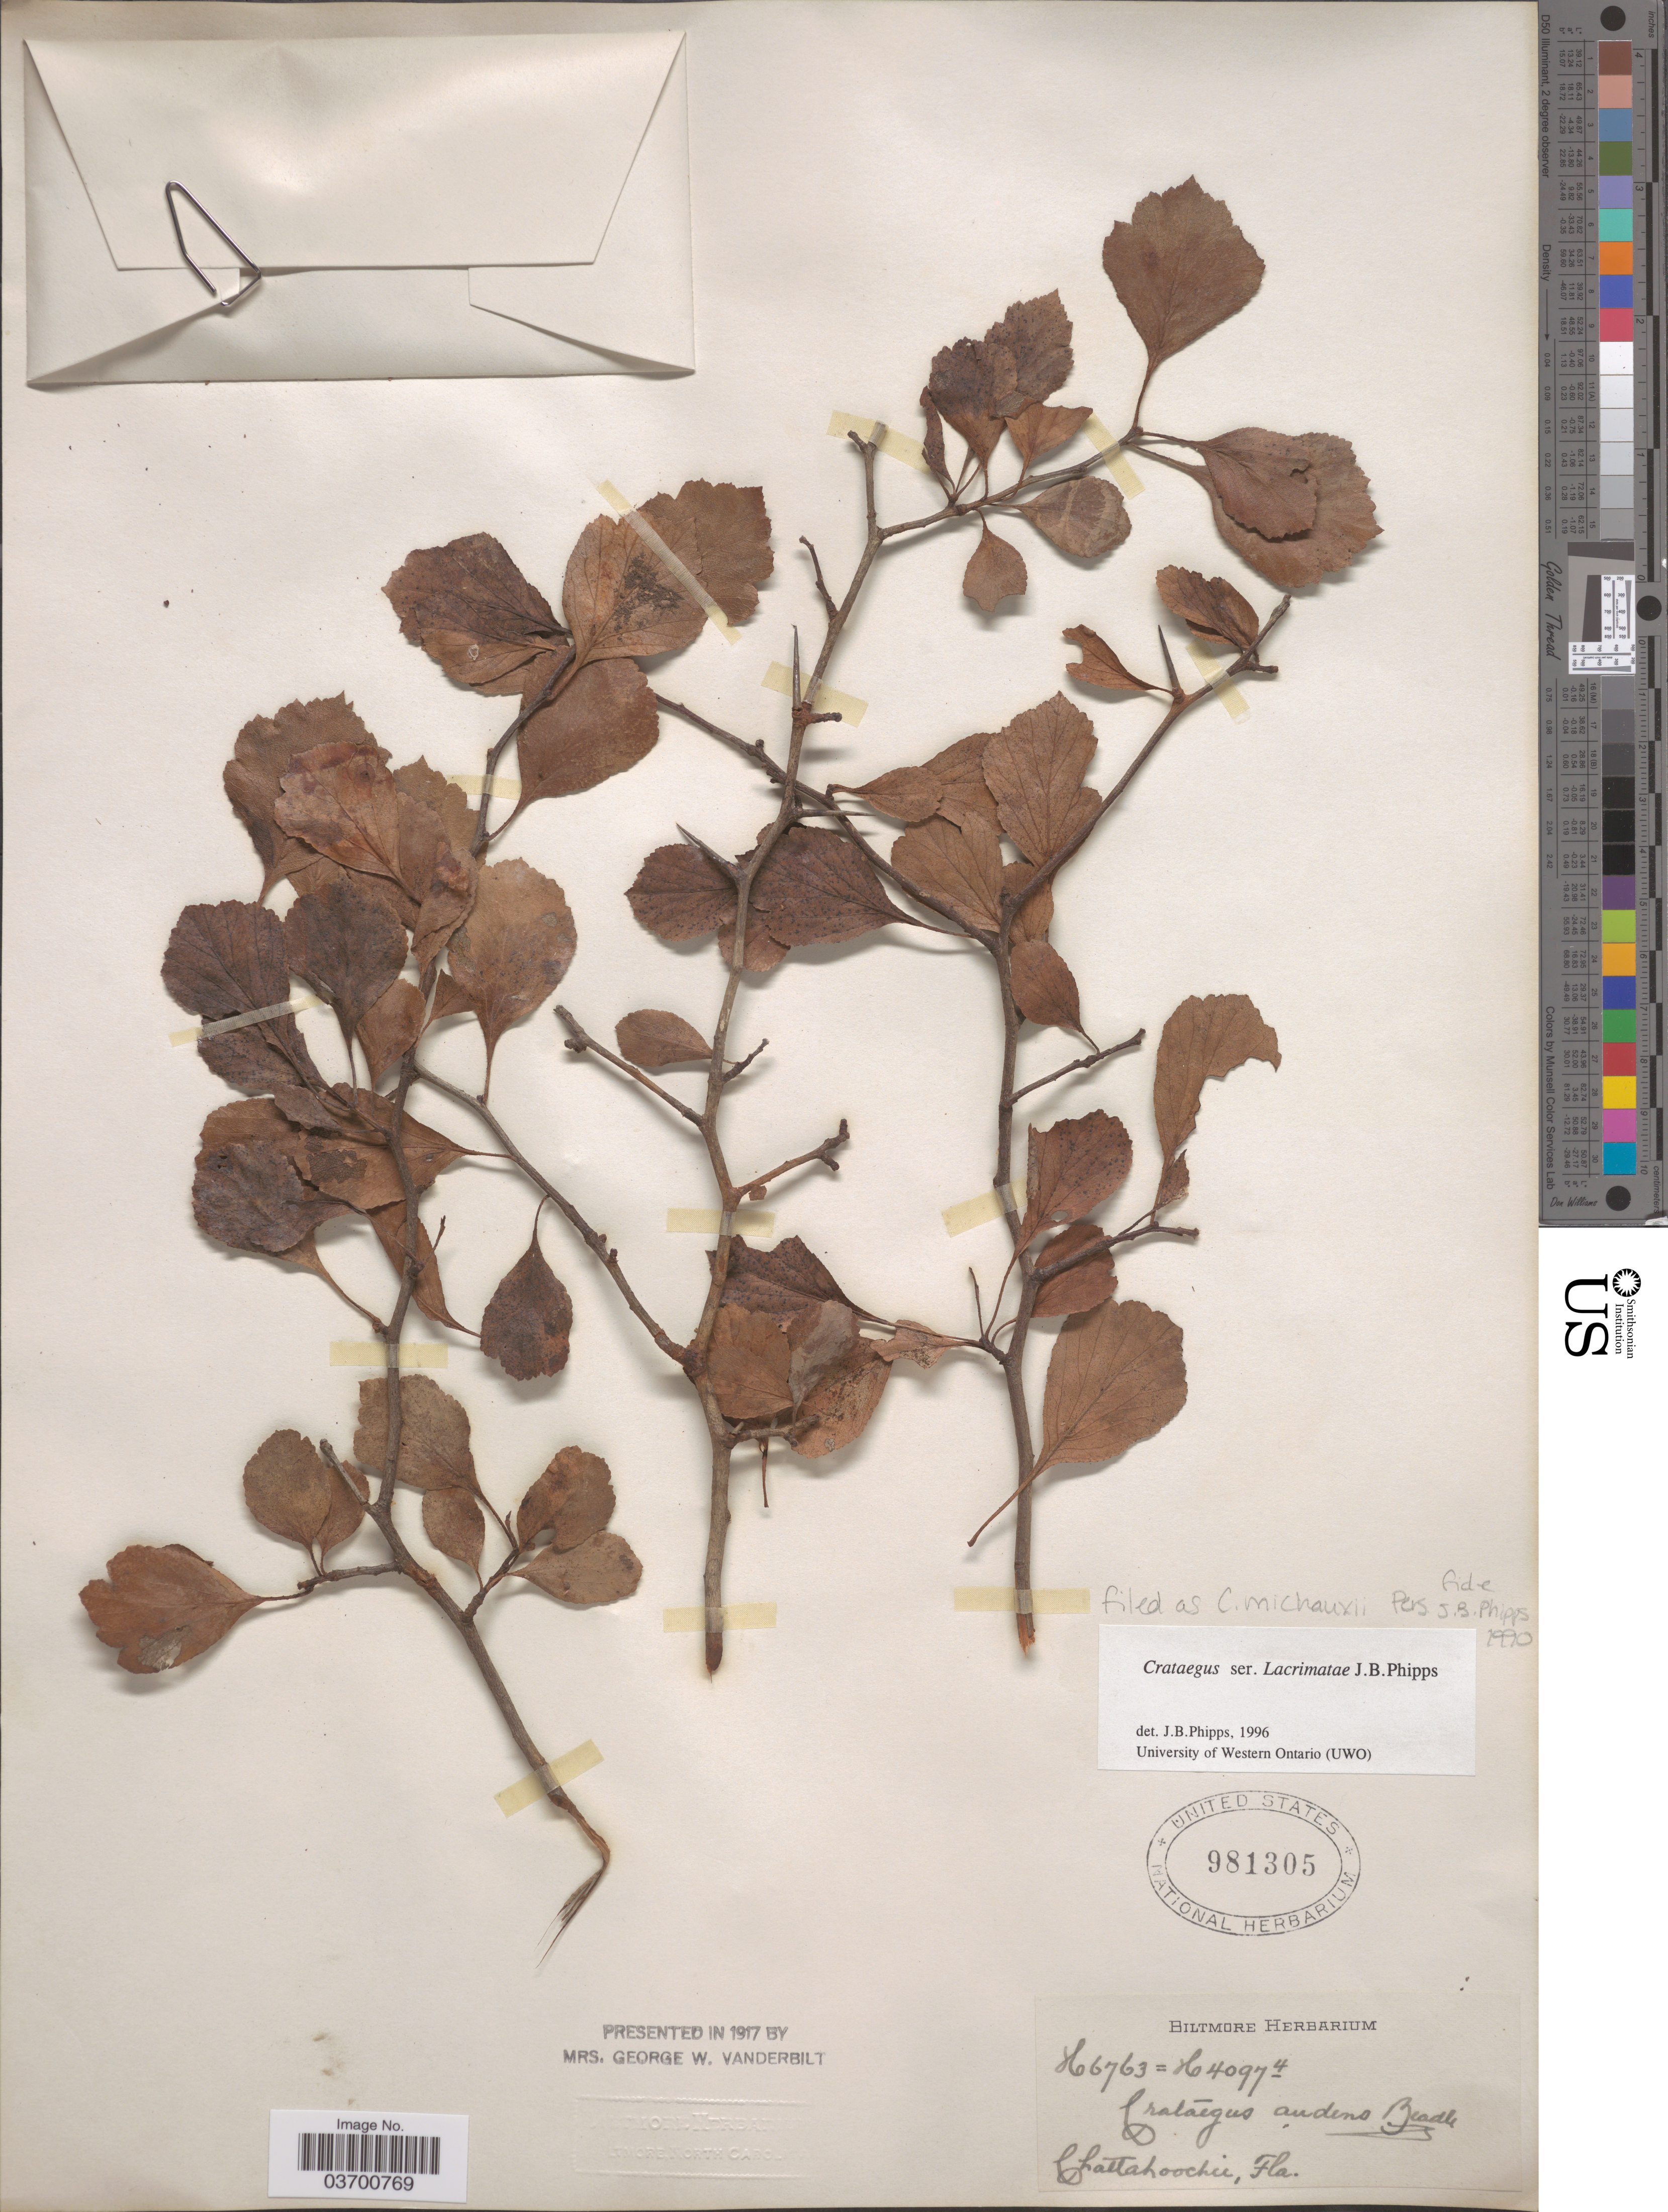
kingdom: Plantae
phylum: Tracheophyta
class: Magnoliopsida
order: Rosales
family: Rosaceae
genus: Crataegus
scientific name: Crataegus michauxii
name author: Pers.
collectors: ex herb. Biltmore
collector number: H6763=H4097/4*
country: United States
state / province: Florida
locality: Chattahoochie.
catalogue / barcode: US 981305